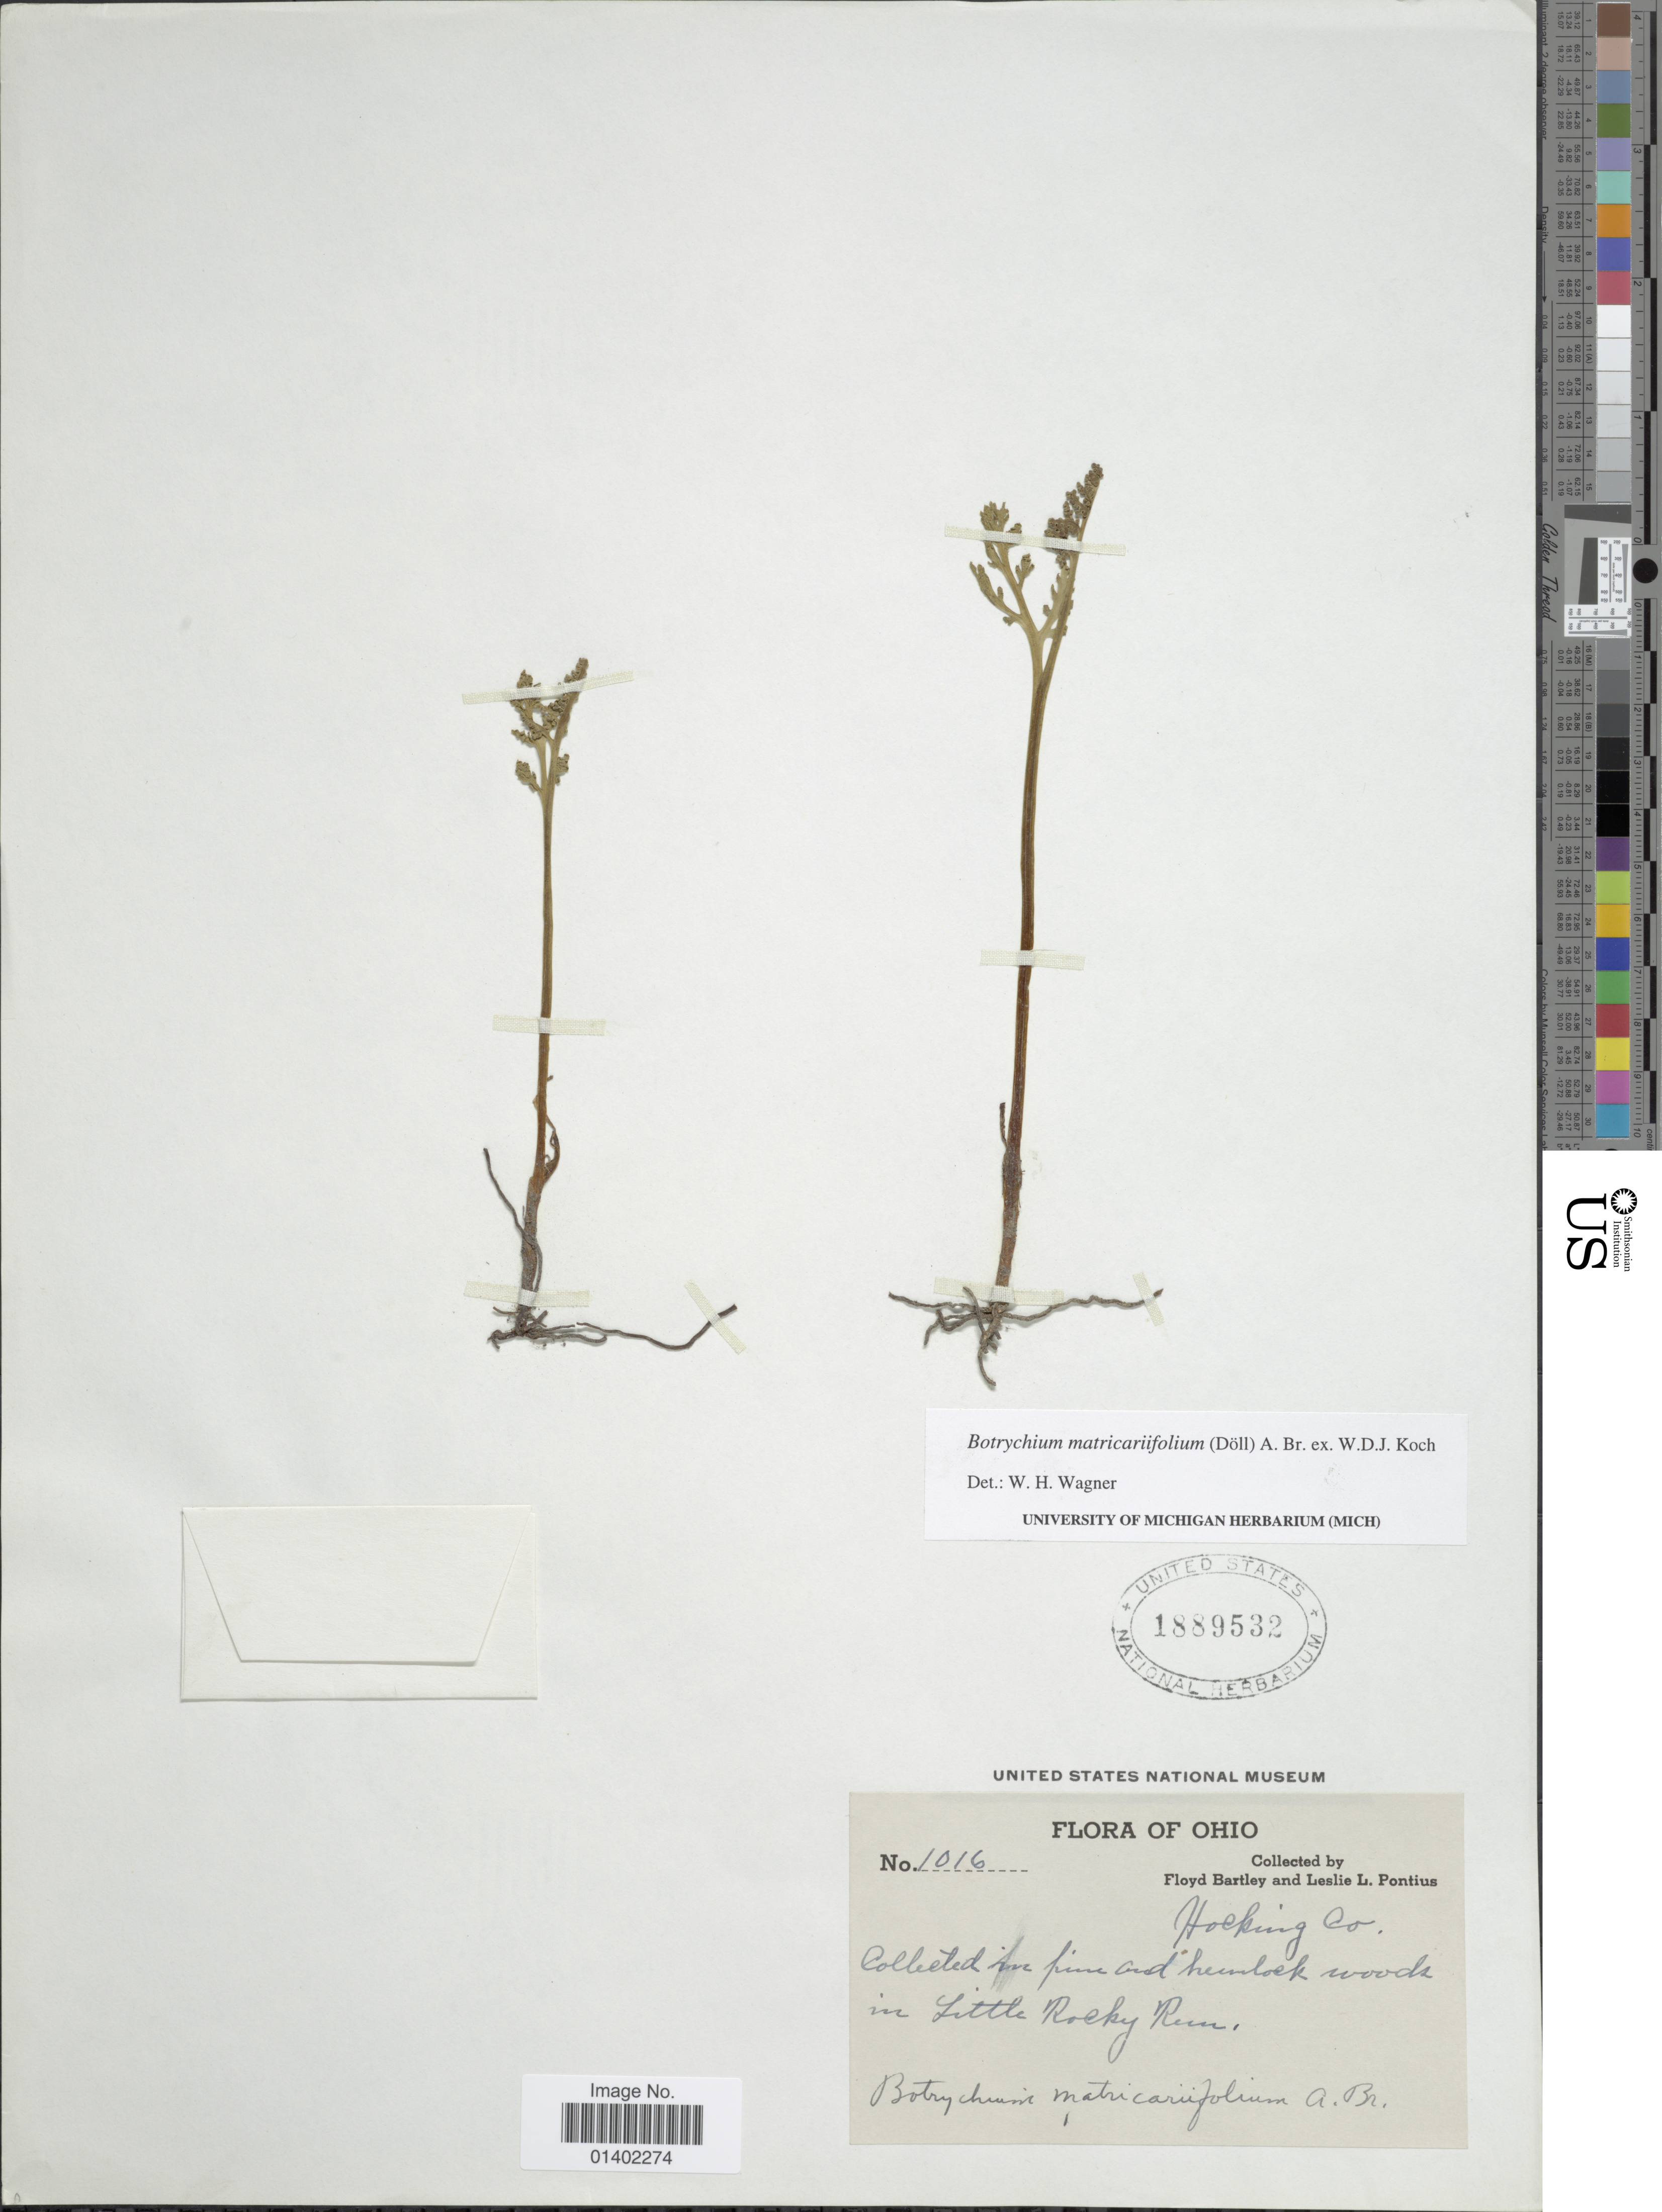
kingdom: Plantae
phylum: Tracheophyta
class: Polypodiopsida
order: Ophioglossales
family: Ophioglossaceae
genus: Botrychium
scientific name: Botrychium matricariifolium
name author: (A. Braun ex Dowell) A. Braun ex Koch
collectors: F. Bartley & L. Pontius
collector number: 1016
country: United States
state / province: Ohio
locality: Ohio, in Little Rocky Run.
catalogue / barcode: US 1889532